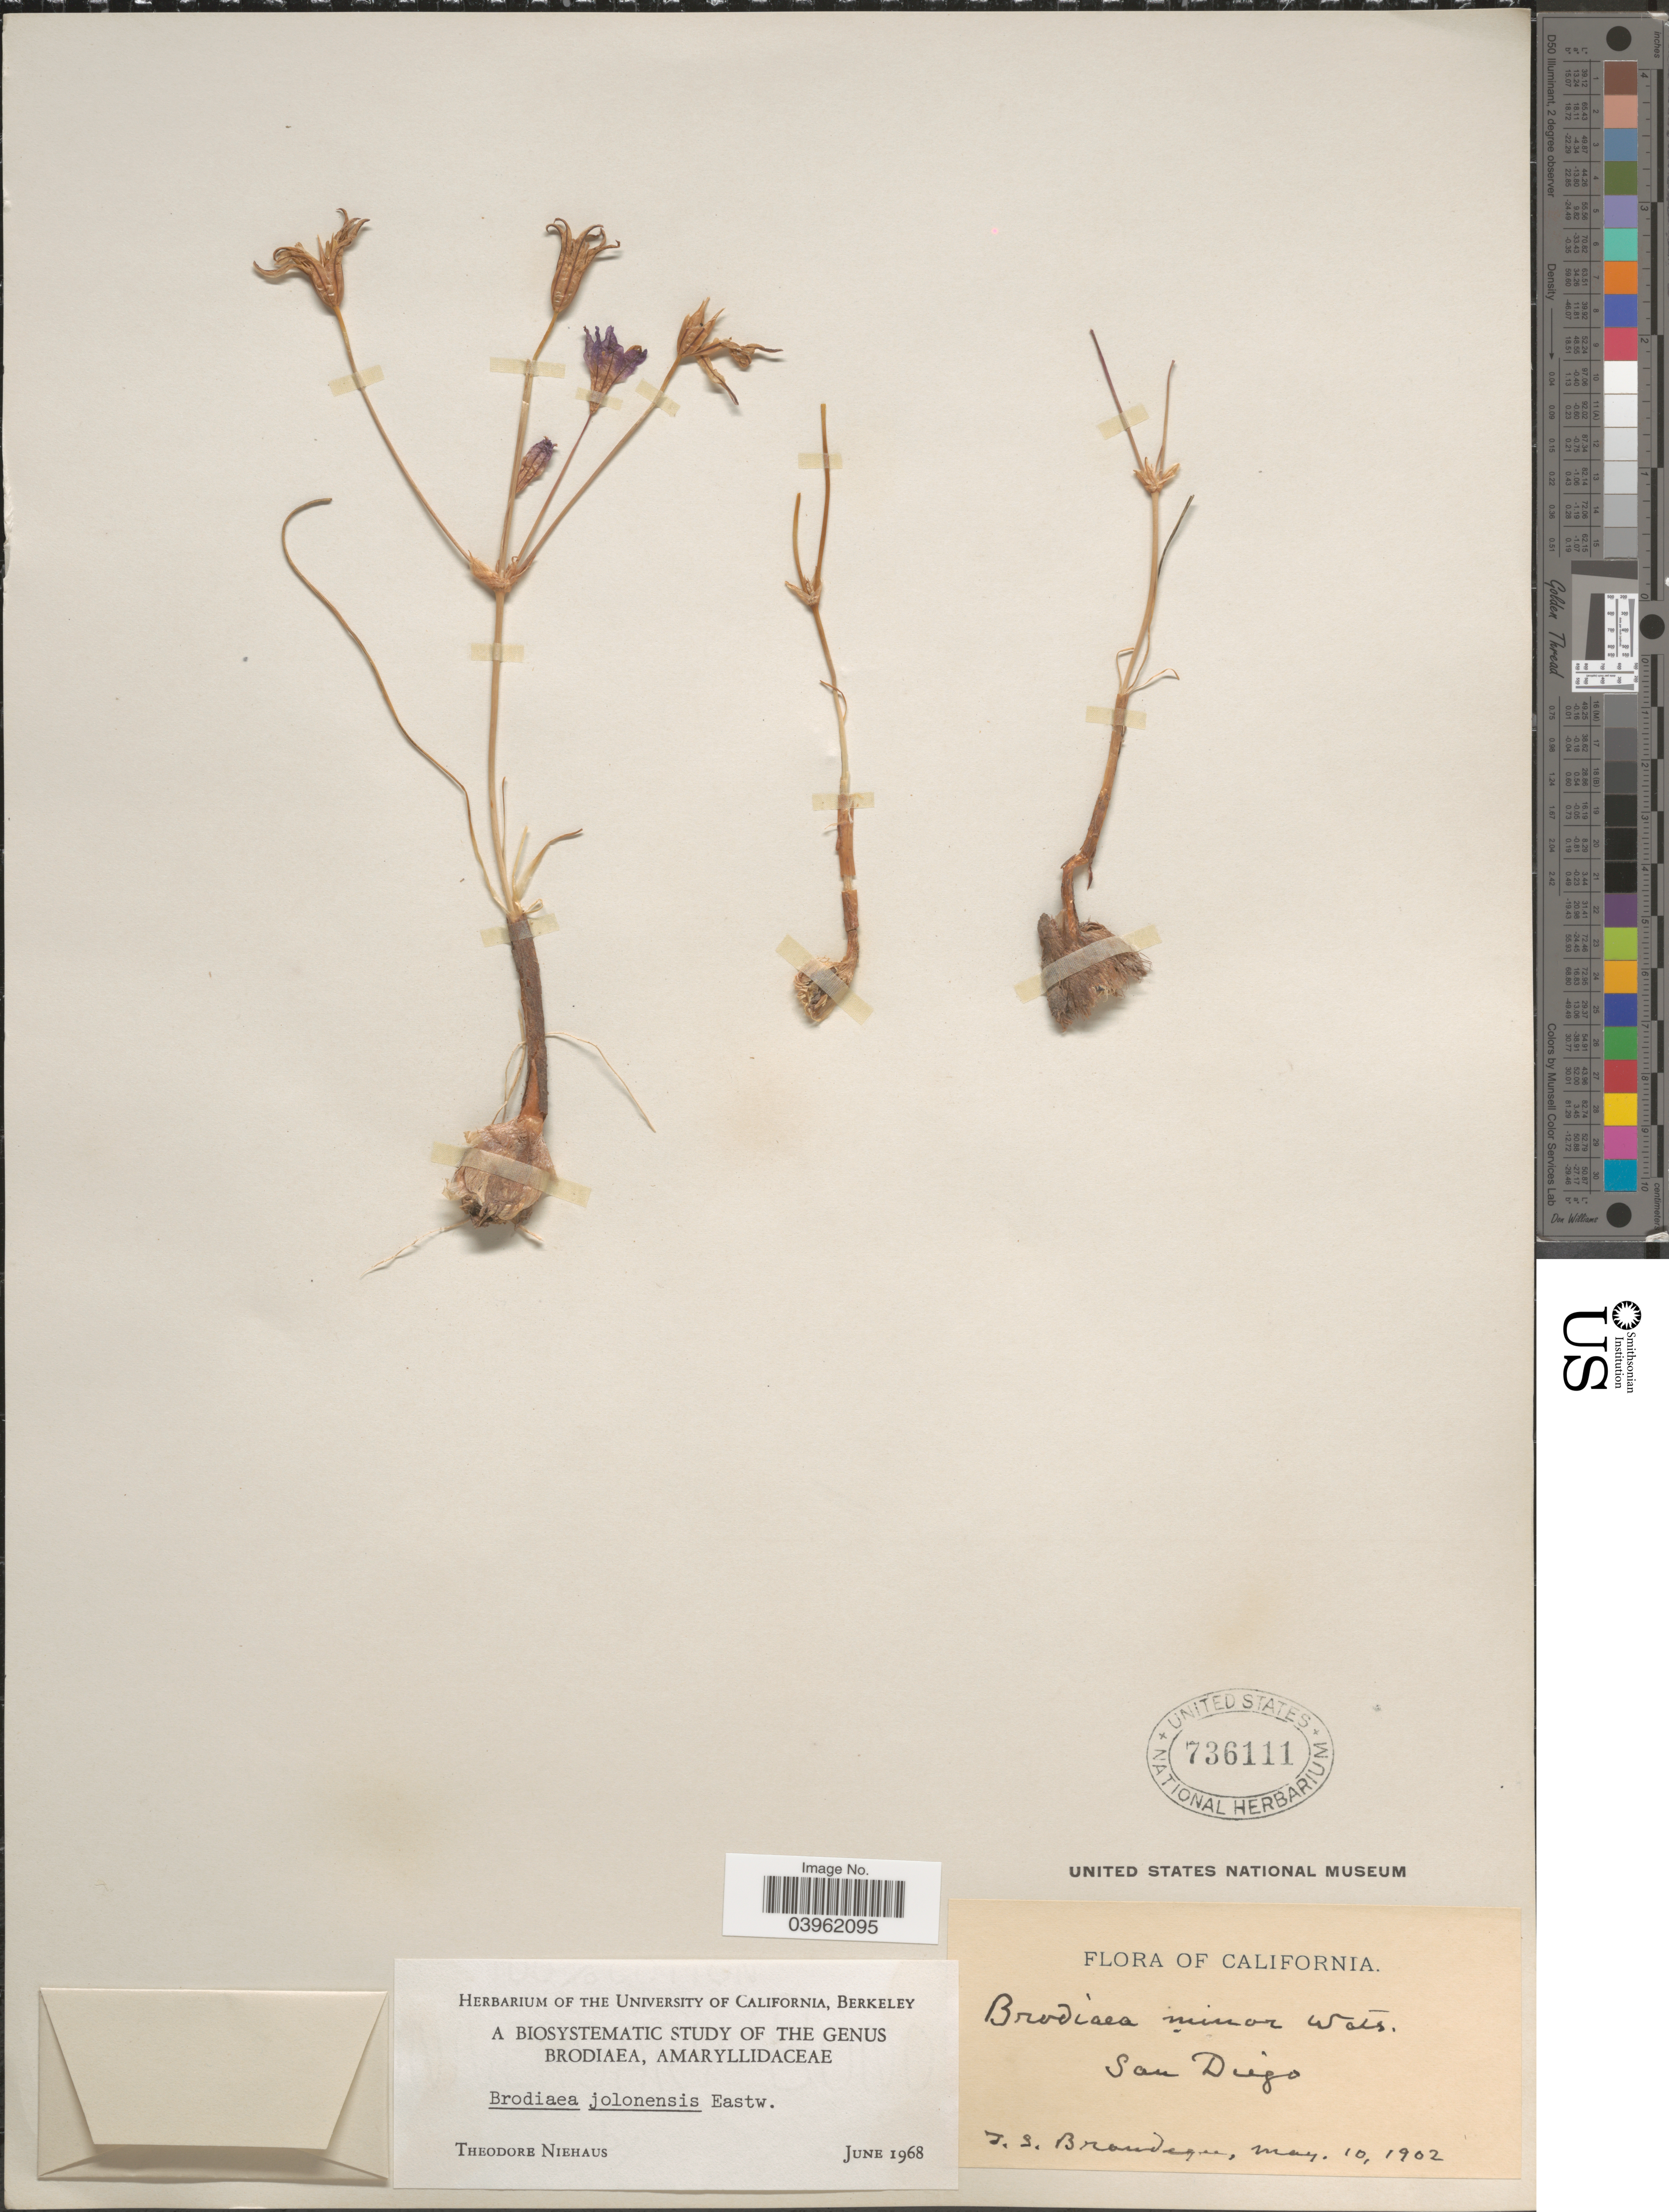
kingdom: Plantae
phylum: Tracheophyta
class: Liliopsida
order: Asparagales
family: Asparagaceae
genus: Brodiaea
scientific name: Brodiaea jolonensis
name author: Eastw.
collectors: T. S. Brandegee (herbarium)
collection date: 1902-05-10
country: United States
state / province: California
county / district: San Diego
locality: San Diego.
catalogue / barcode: US 736111